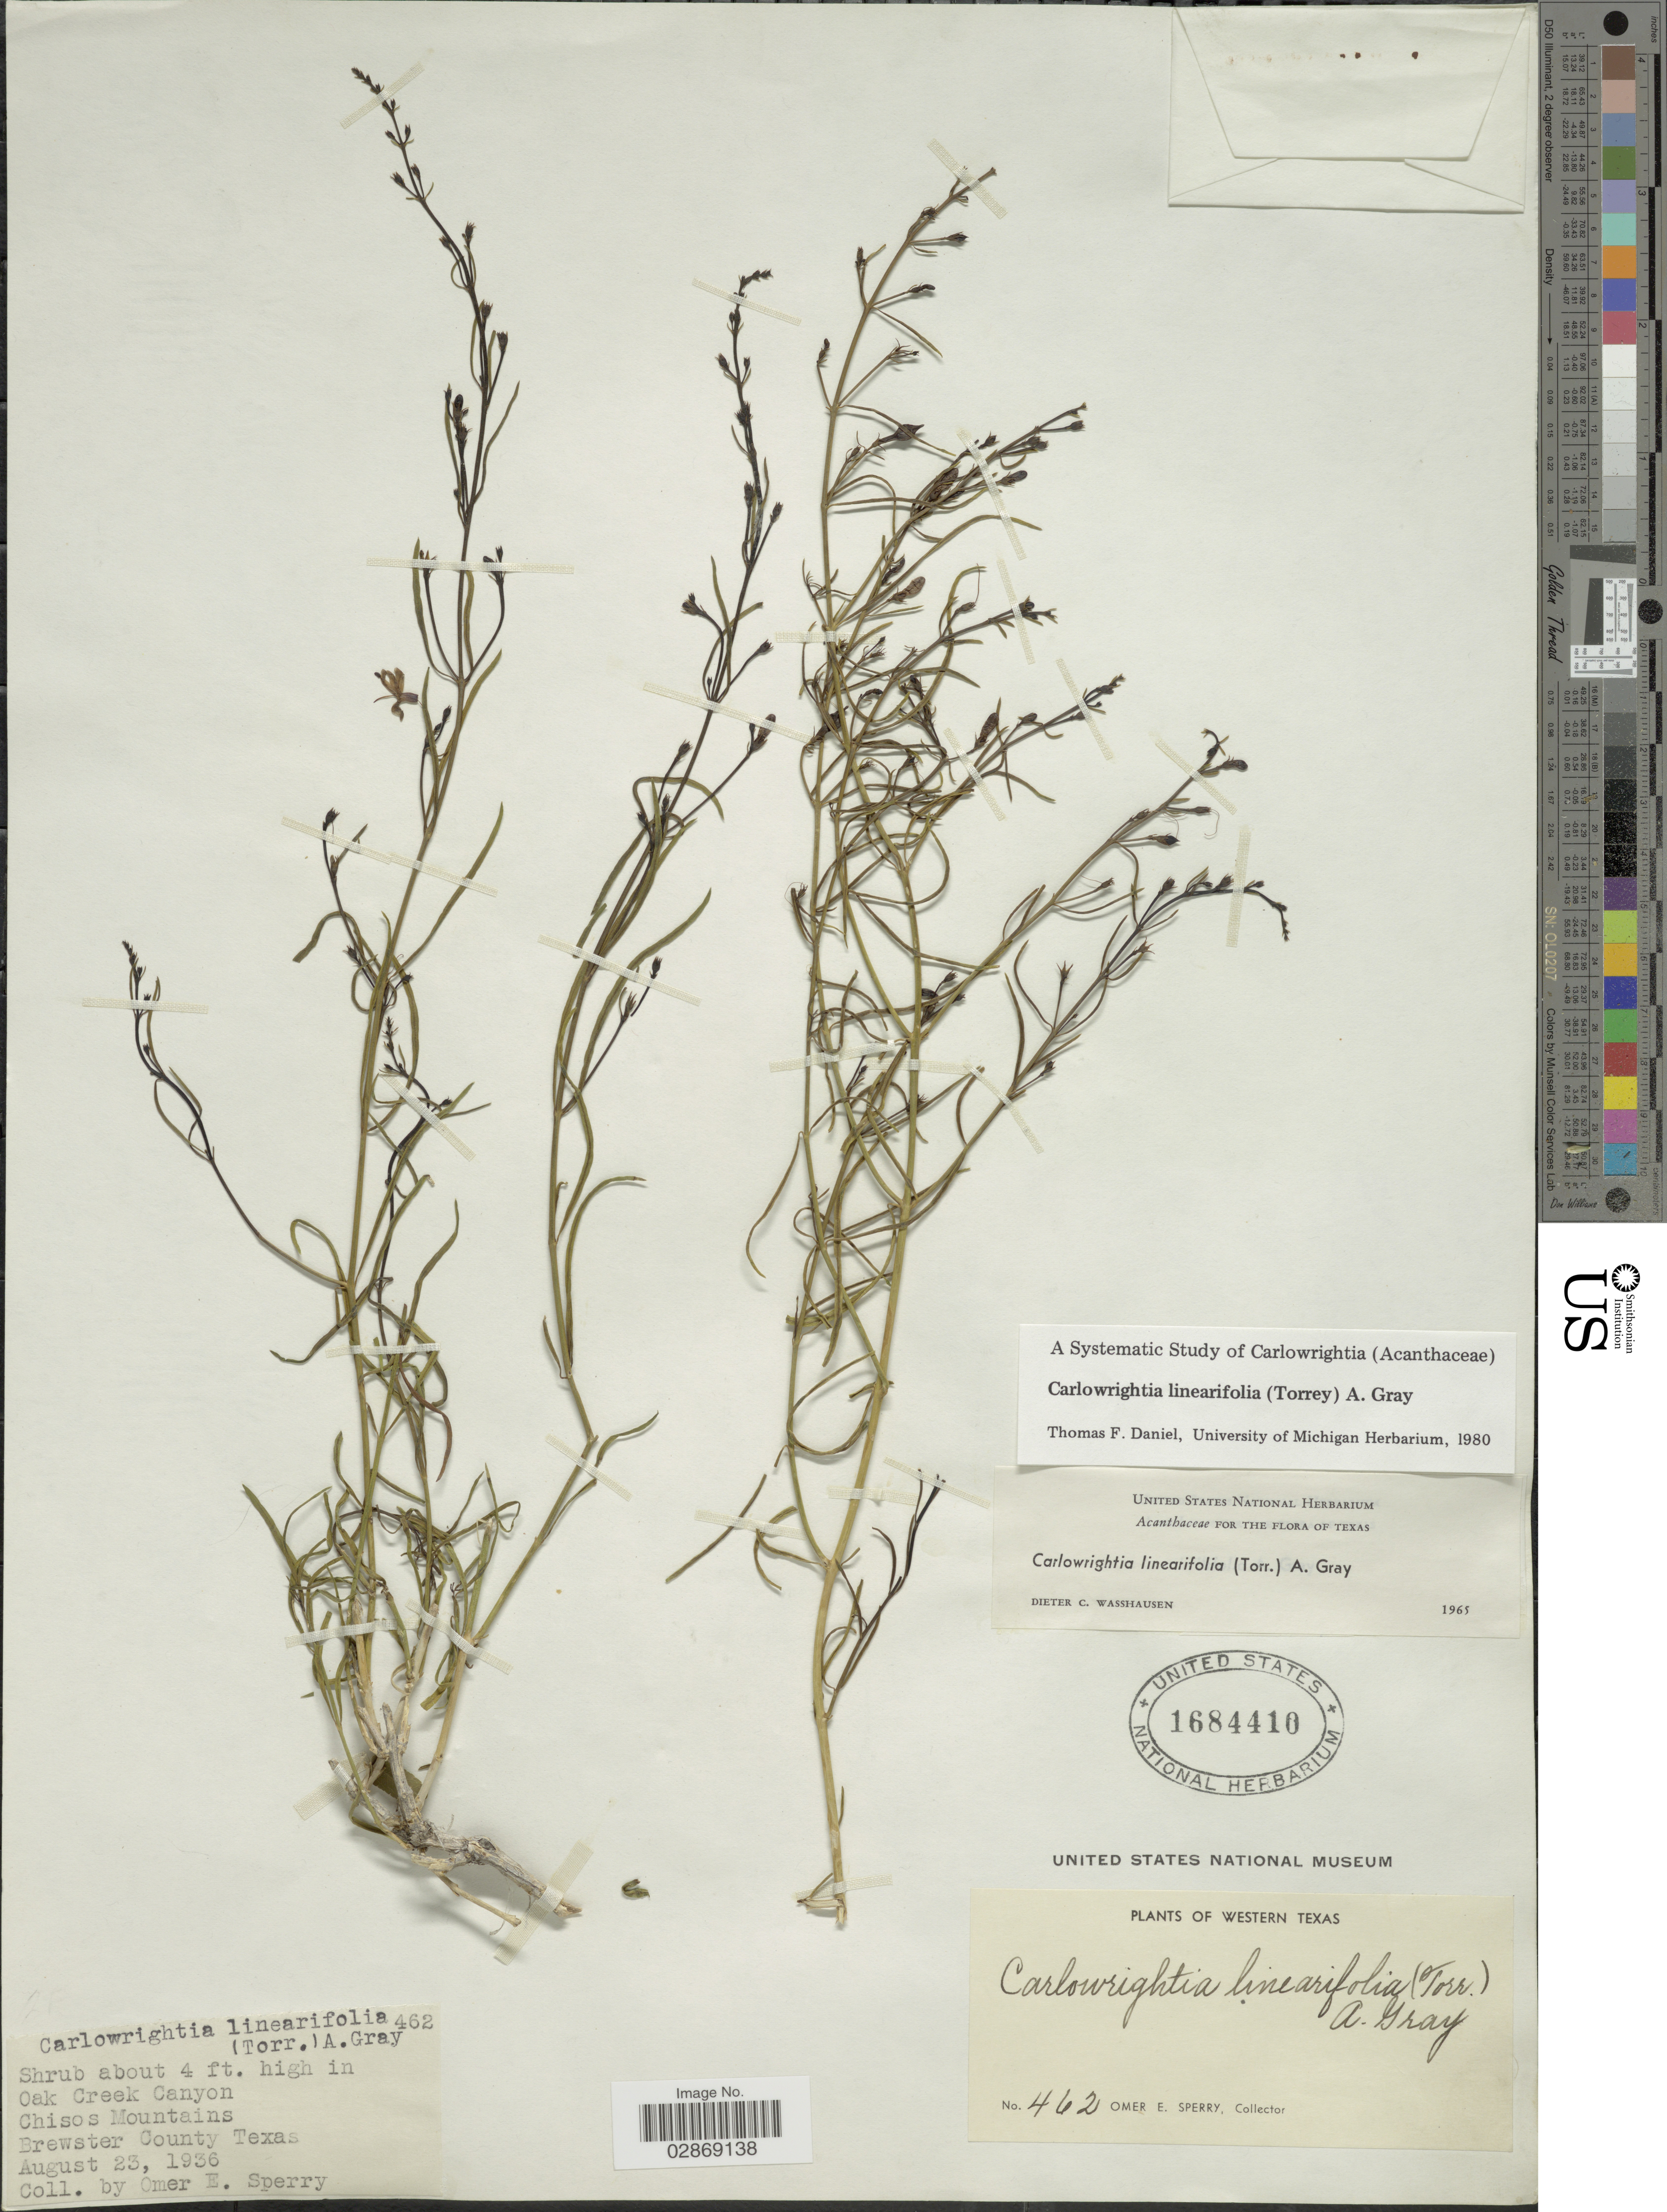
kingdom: Plantae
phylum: Tracheophyta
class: Magnoliopsida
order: Lamiales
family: Acanthaceae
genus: Carlowrightia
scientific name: Carlowrightia linearifolia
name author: (Torr.) A. Gray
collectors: O. E. Sperry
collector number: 462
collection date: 1936-08-23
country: United States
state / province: Texas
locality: Western Texas. Oak Creek Canyon, Chisos Mountains, Brewster County.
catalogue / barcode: US 1684410